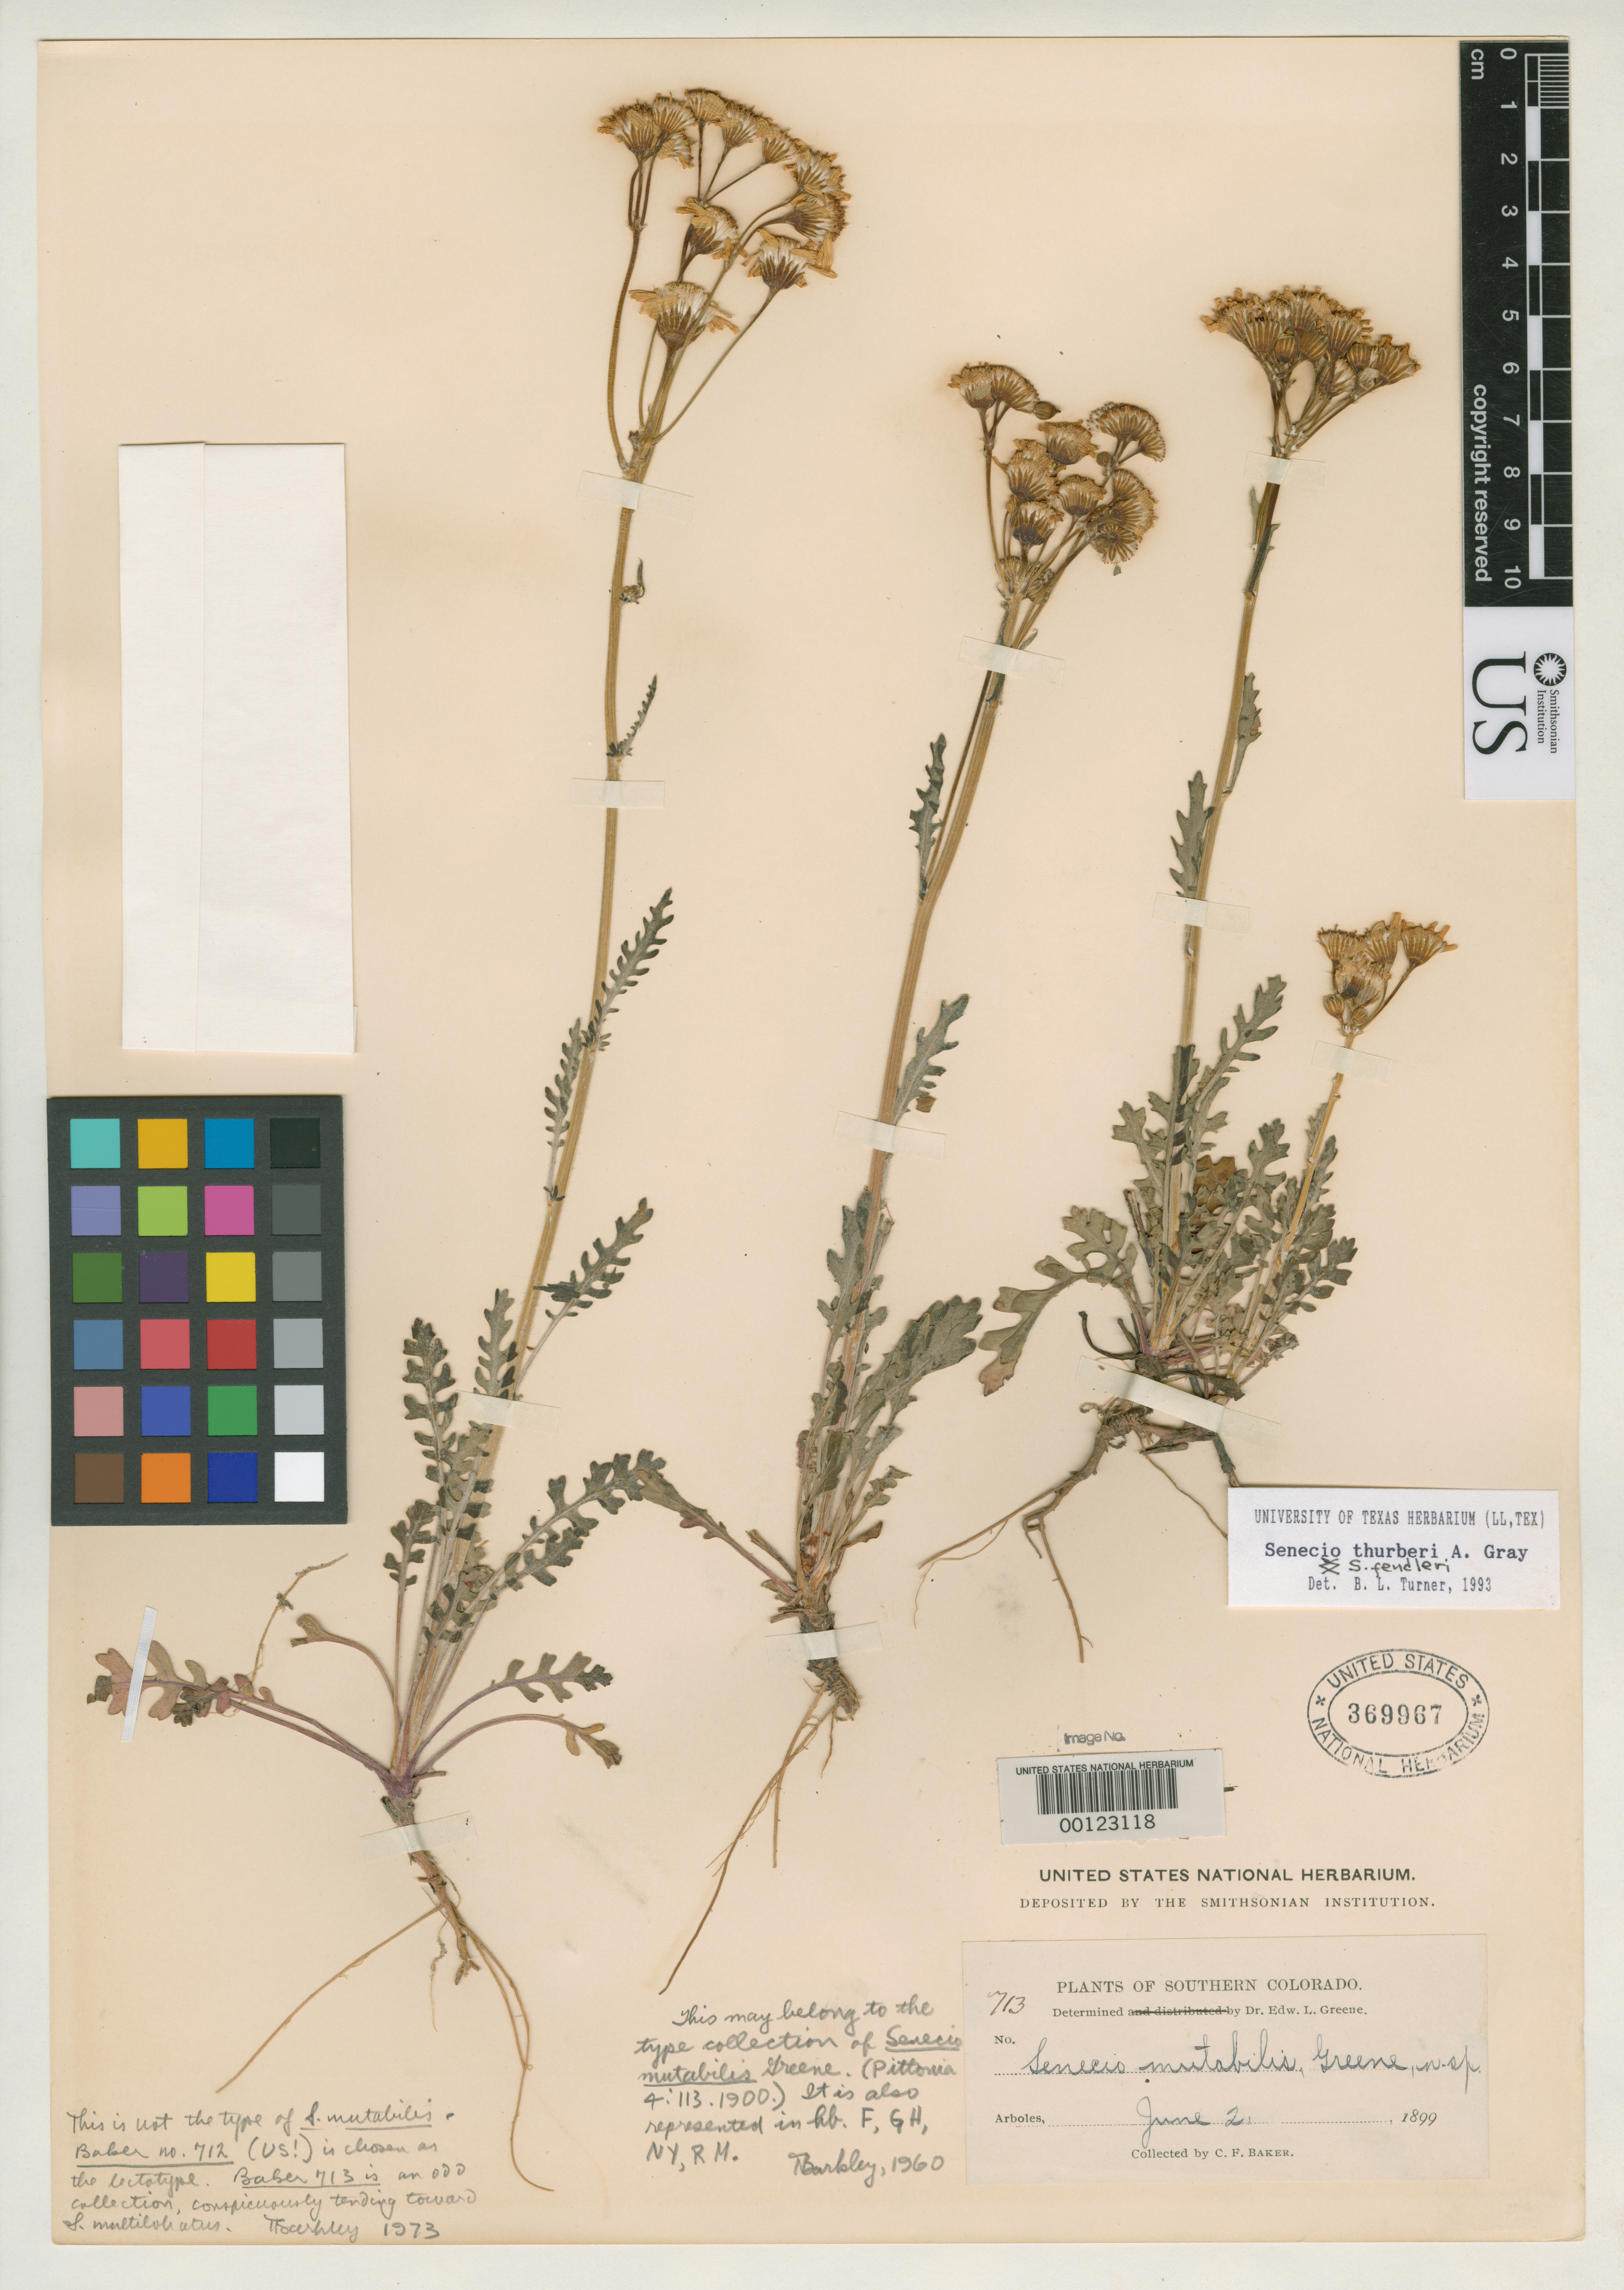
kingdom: Plantae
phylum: Tracheophyta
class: Magnoliopsida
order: Asterales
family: Asteraceae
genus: Senecio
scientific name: Senecio mutabilis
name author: Greene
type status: Syntype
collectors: C. F. Baker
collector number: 713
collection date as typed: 02 Jun 1899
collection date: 1899-06-02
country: United States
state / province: Colorado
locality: Arboles.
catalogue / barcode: US 369967